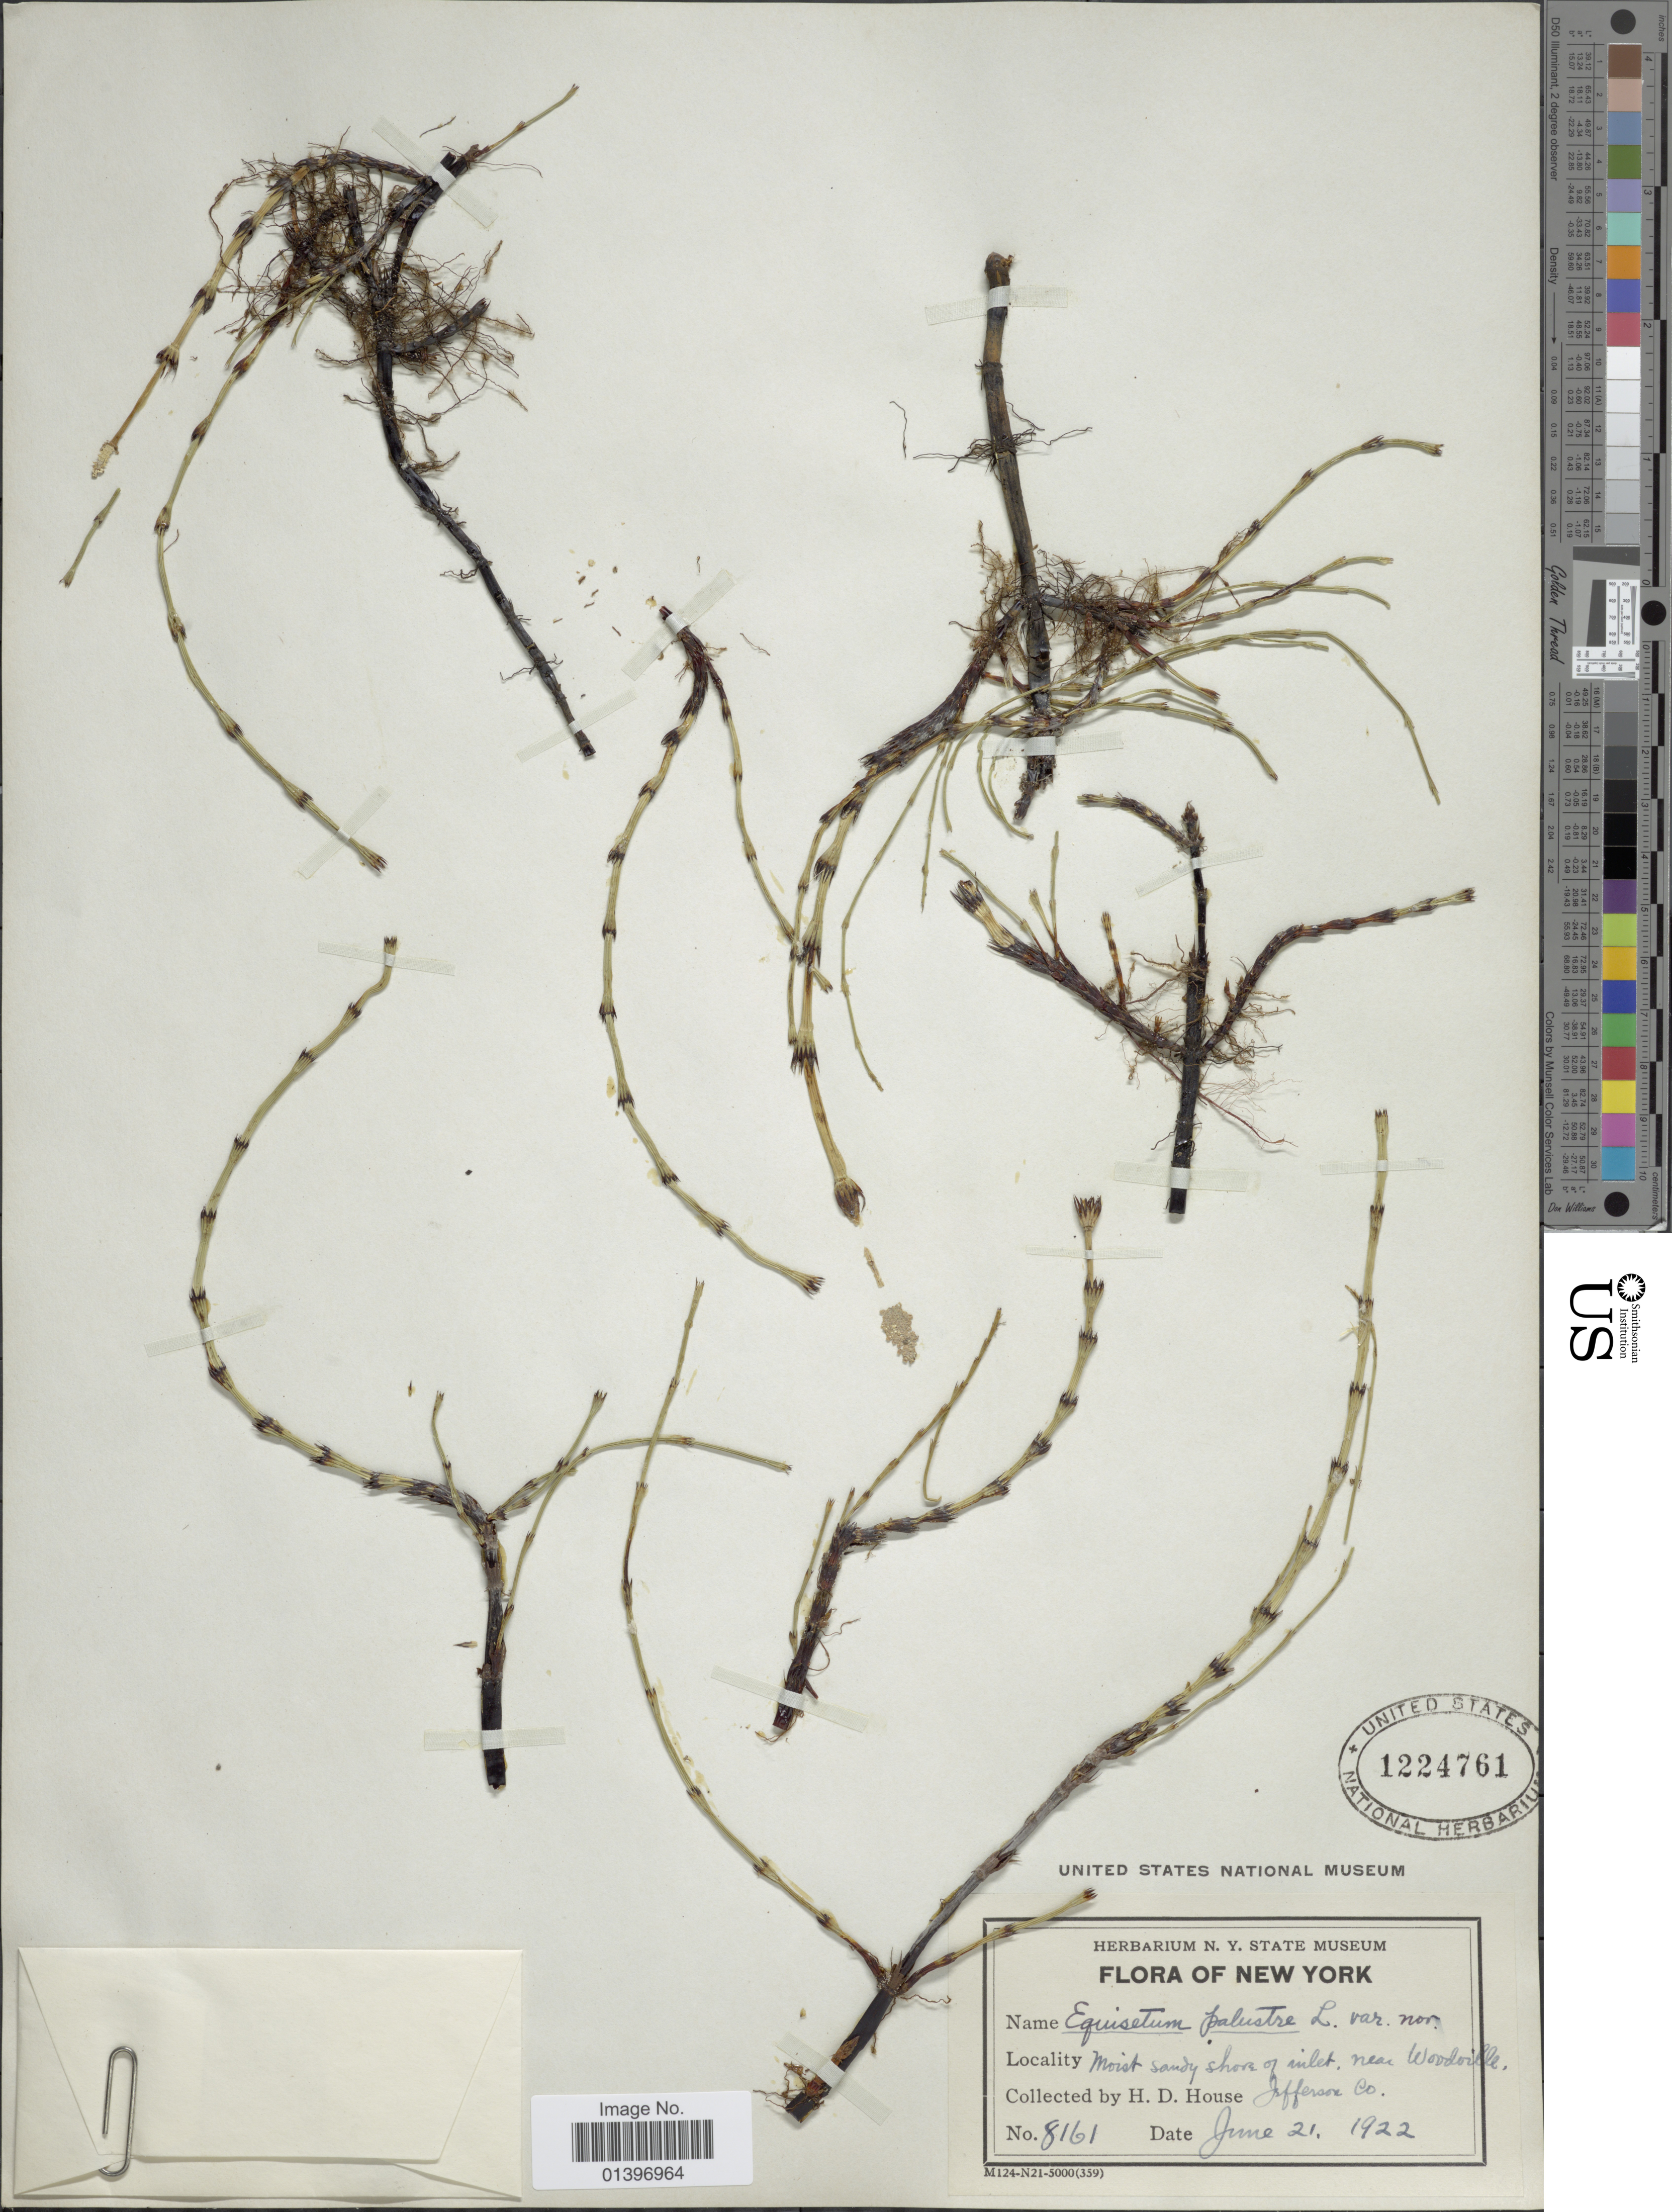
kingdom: Plantae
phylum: Tracheophyta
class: Polypodiopsida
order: Equisetales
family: Equisetaceae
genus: Equisetum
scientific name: Equisetum x litorale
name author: Kuhlw.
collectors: H. D. House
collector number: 8161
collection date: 1922-06-21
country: United States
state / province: New York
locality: Moist sandy shore of inlet near Woodville, Jefferson Co.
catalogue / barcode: US 1224761